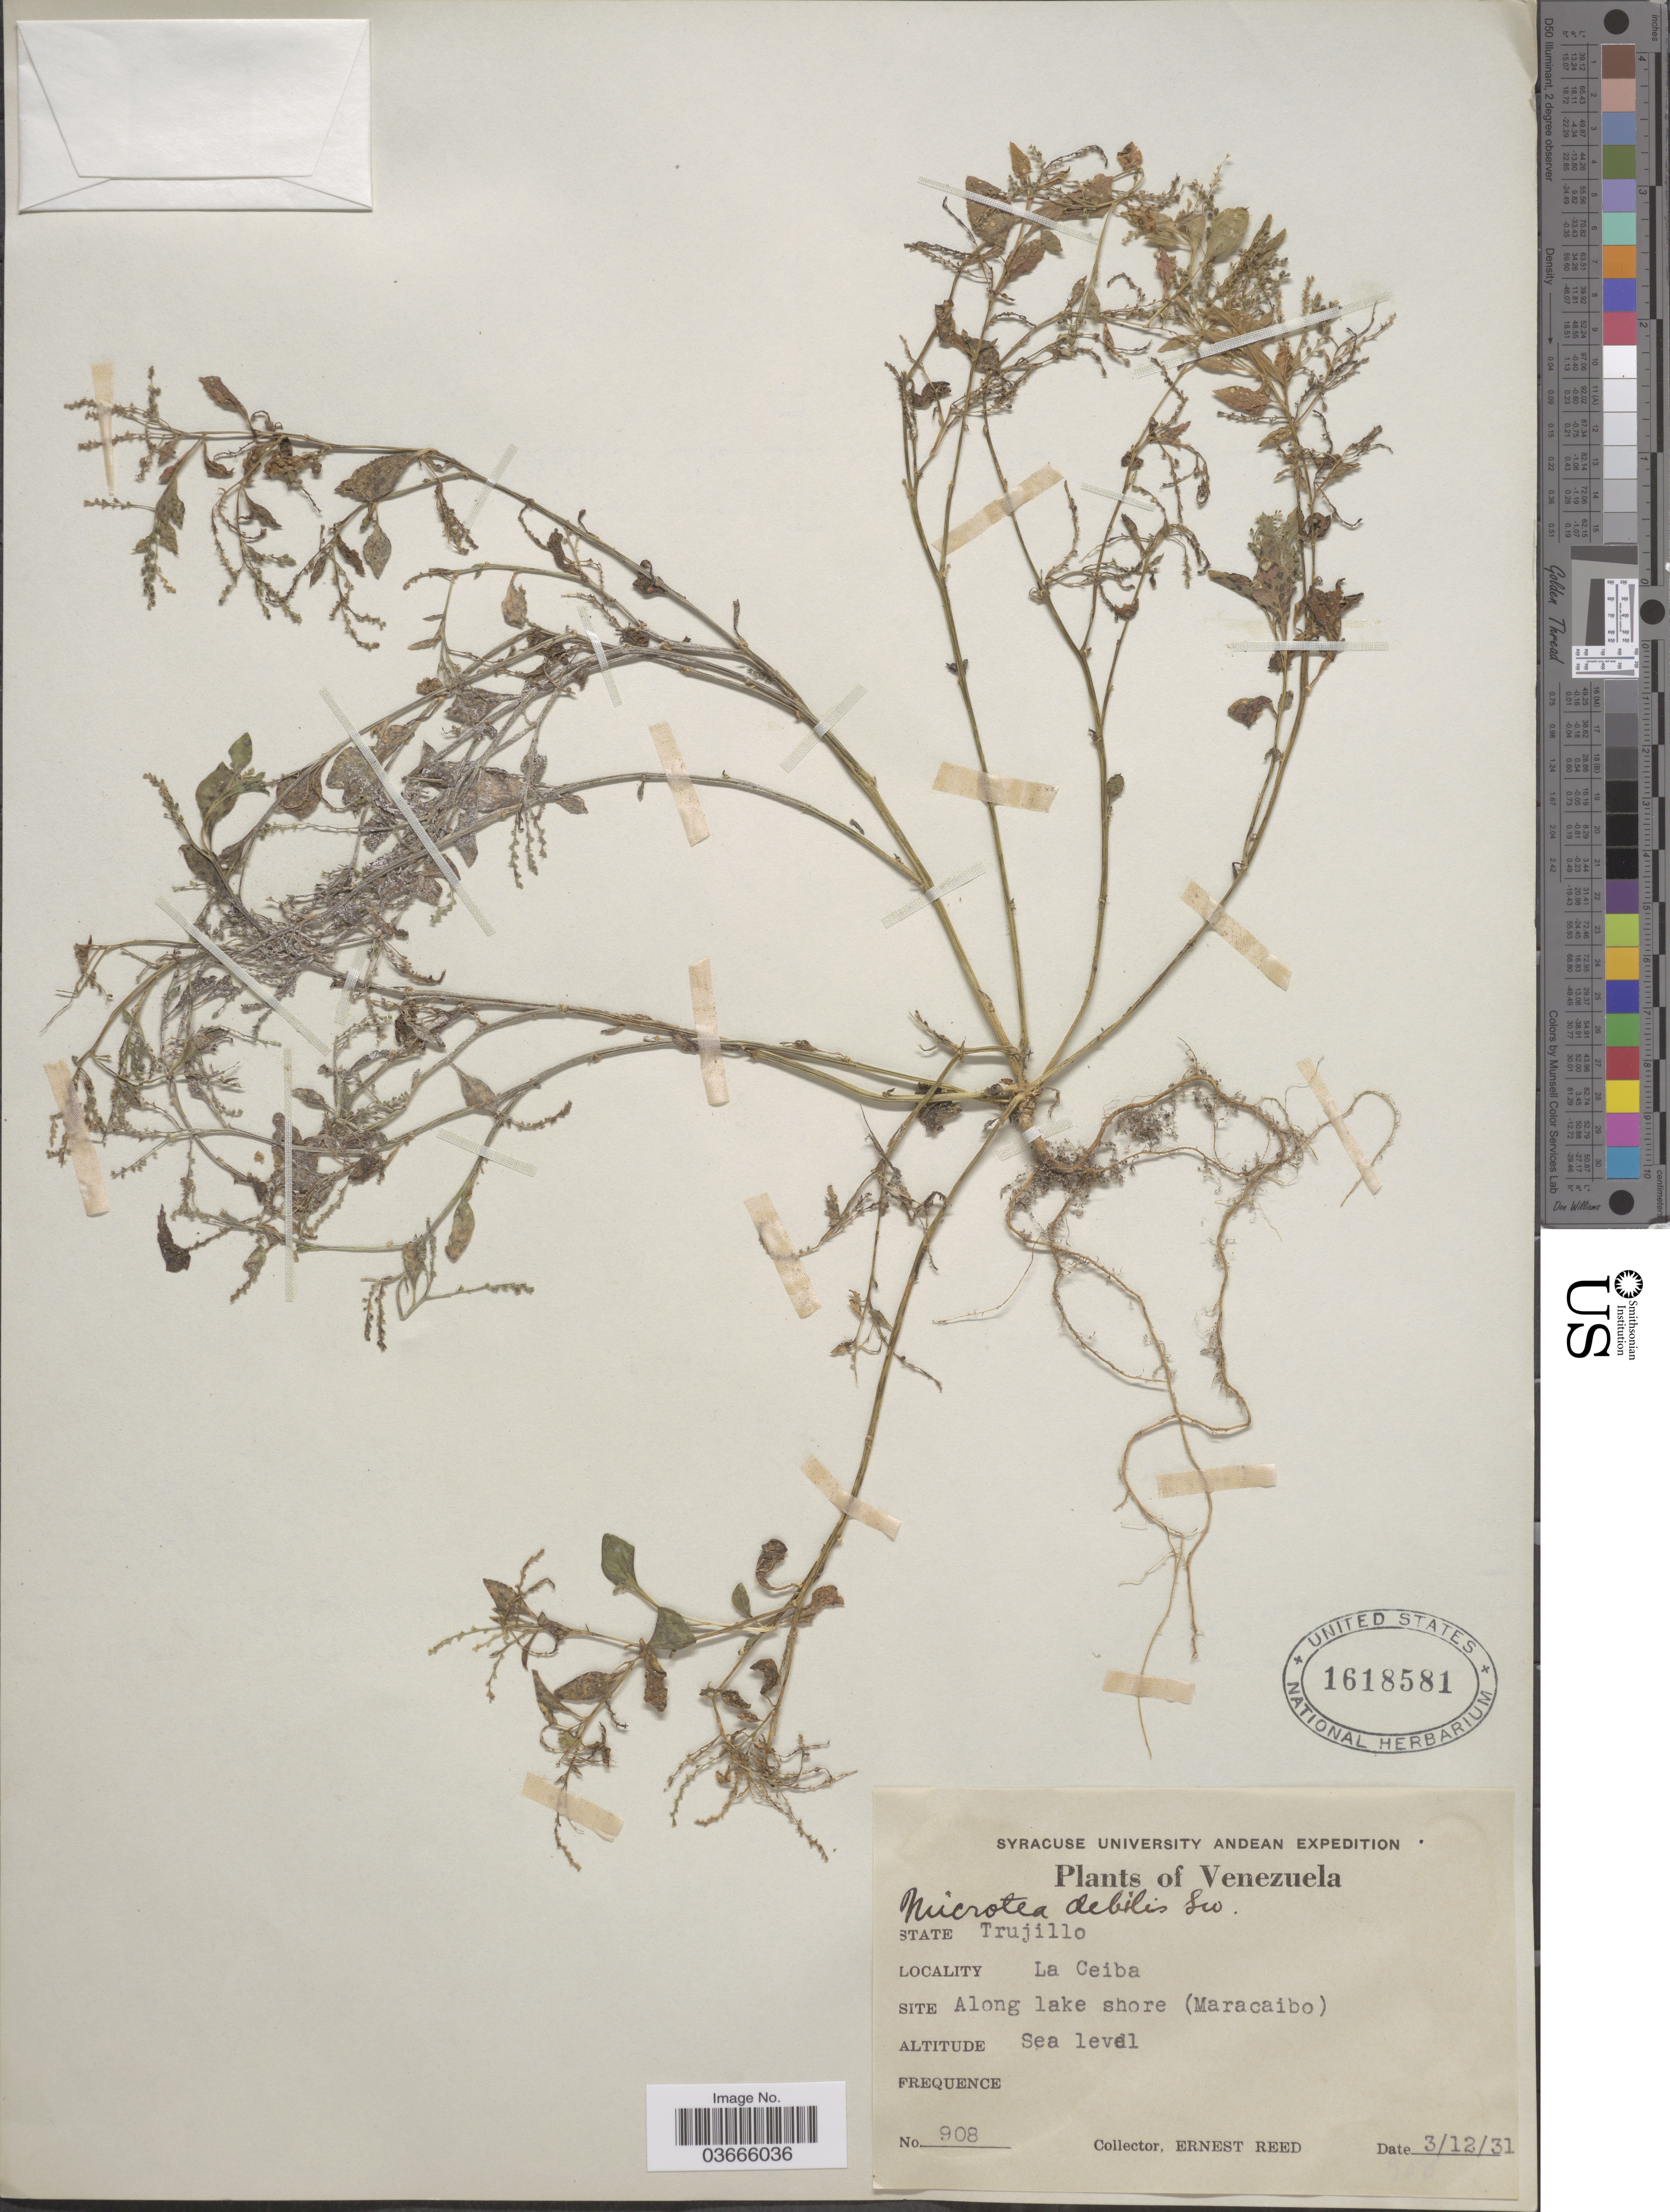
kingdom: Plantae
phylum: Tracheophyta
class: Magnoliopsida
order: Caryophyllales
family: Microteaceae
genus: Microtea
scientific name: Microtea debilis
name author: Sw.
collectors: E. Reed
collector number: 908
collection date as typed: Transcribed d/m/y: 3/12/31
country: Venezuela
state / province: Trujillo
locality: La Ceiba. Site Along lake shore (Maracaibo).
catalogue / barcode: US 1618581